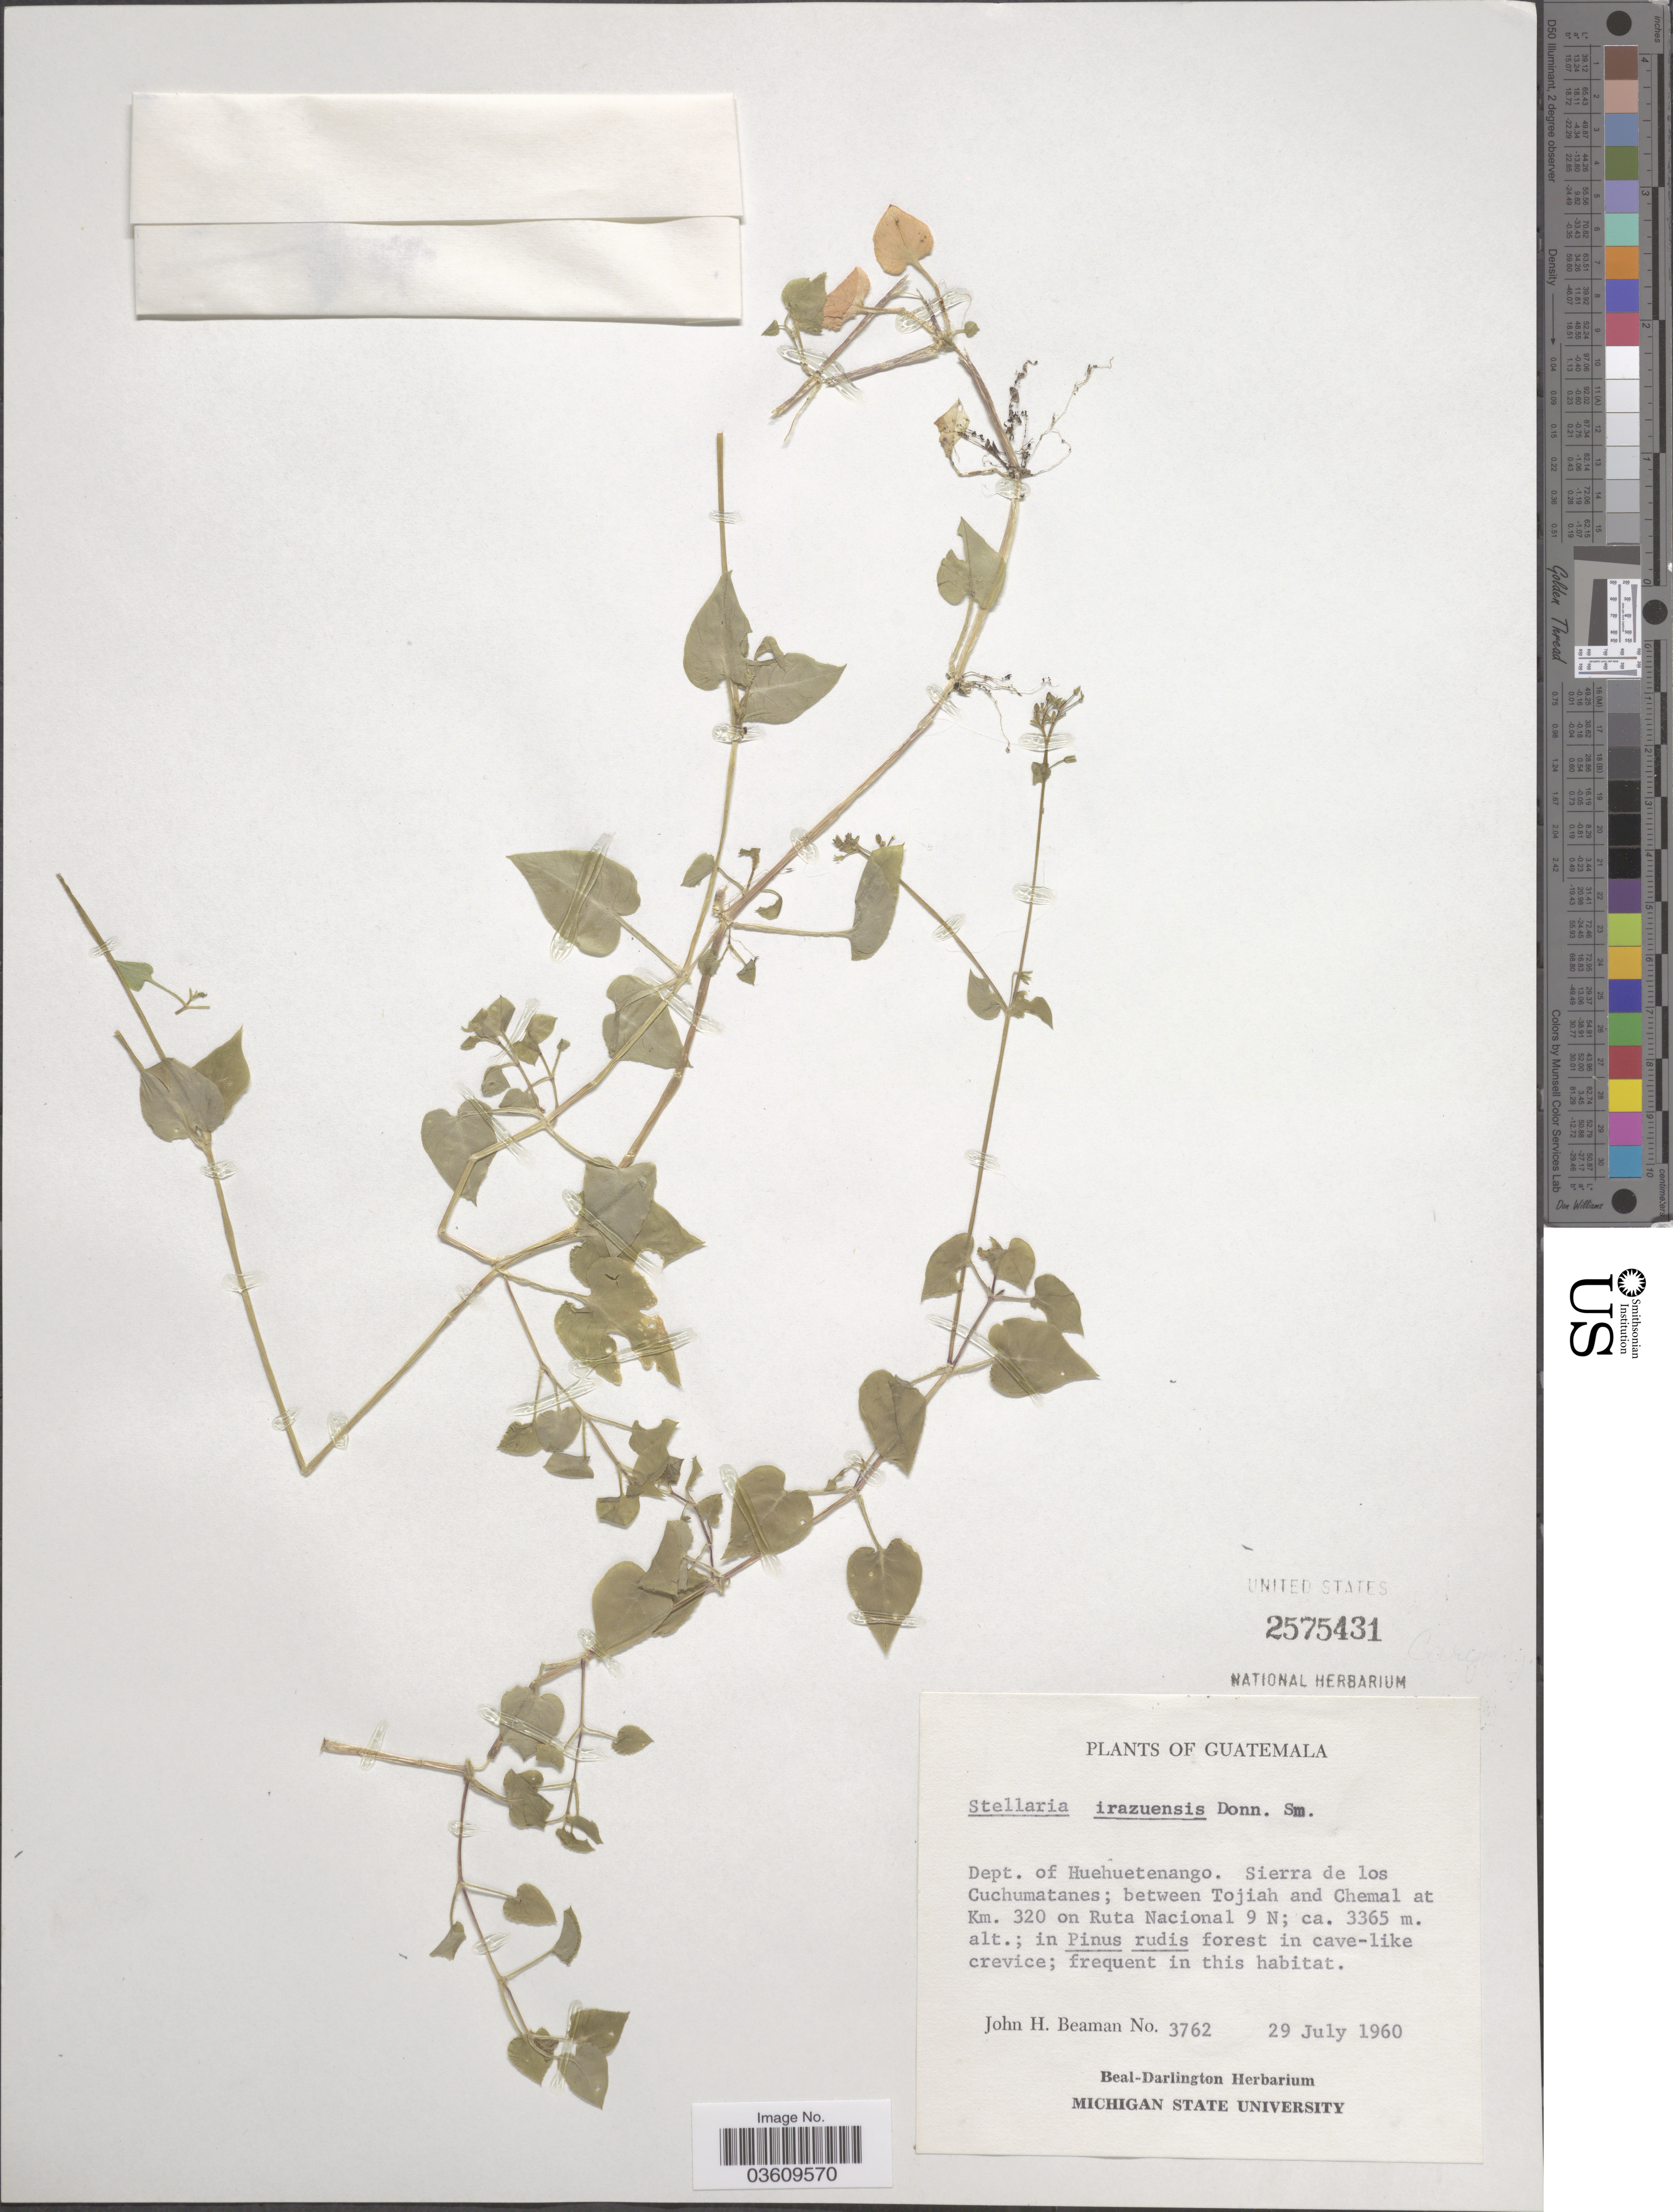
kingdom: Plantae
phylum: Tracheophyta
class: Magnoliopsida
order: Caryophyllales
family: Caryophyllaceae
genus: Stellaria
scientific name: Stellaria irazuensis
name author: Donn. Sm.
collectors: J. H. Beaman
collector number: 3762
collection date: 1960-07-29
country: Guatemala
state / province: Huehuetenango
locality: Dept. of Huehuetenango. Sierra de los Cuchumatanes; between Tojiah and Chemal at Km. 320 on Ruta Nacional 9 N.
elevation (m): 3365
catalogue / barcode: US 2575431